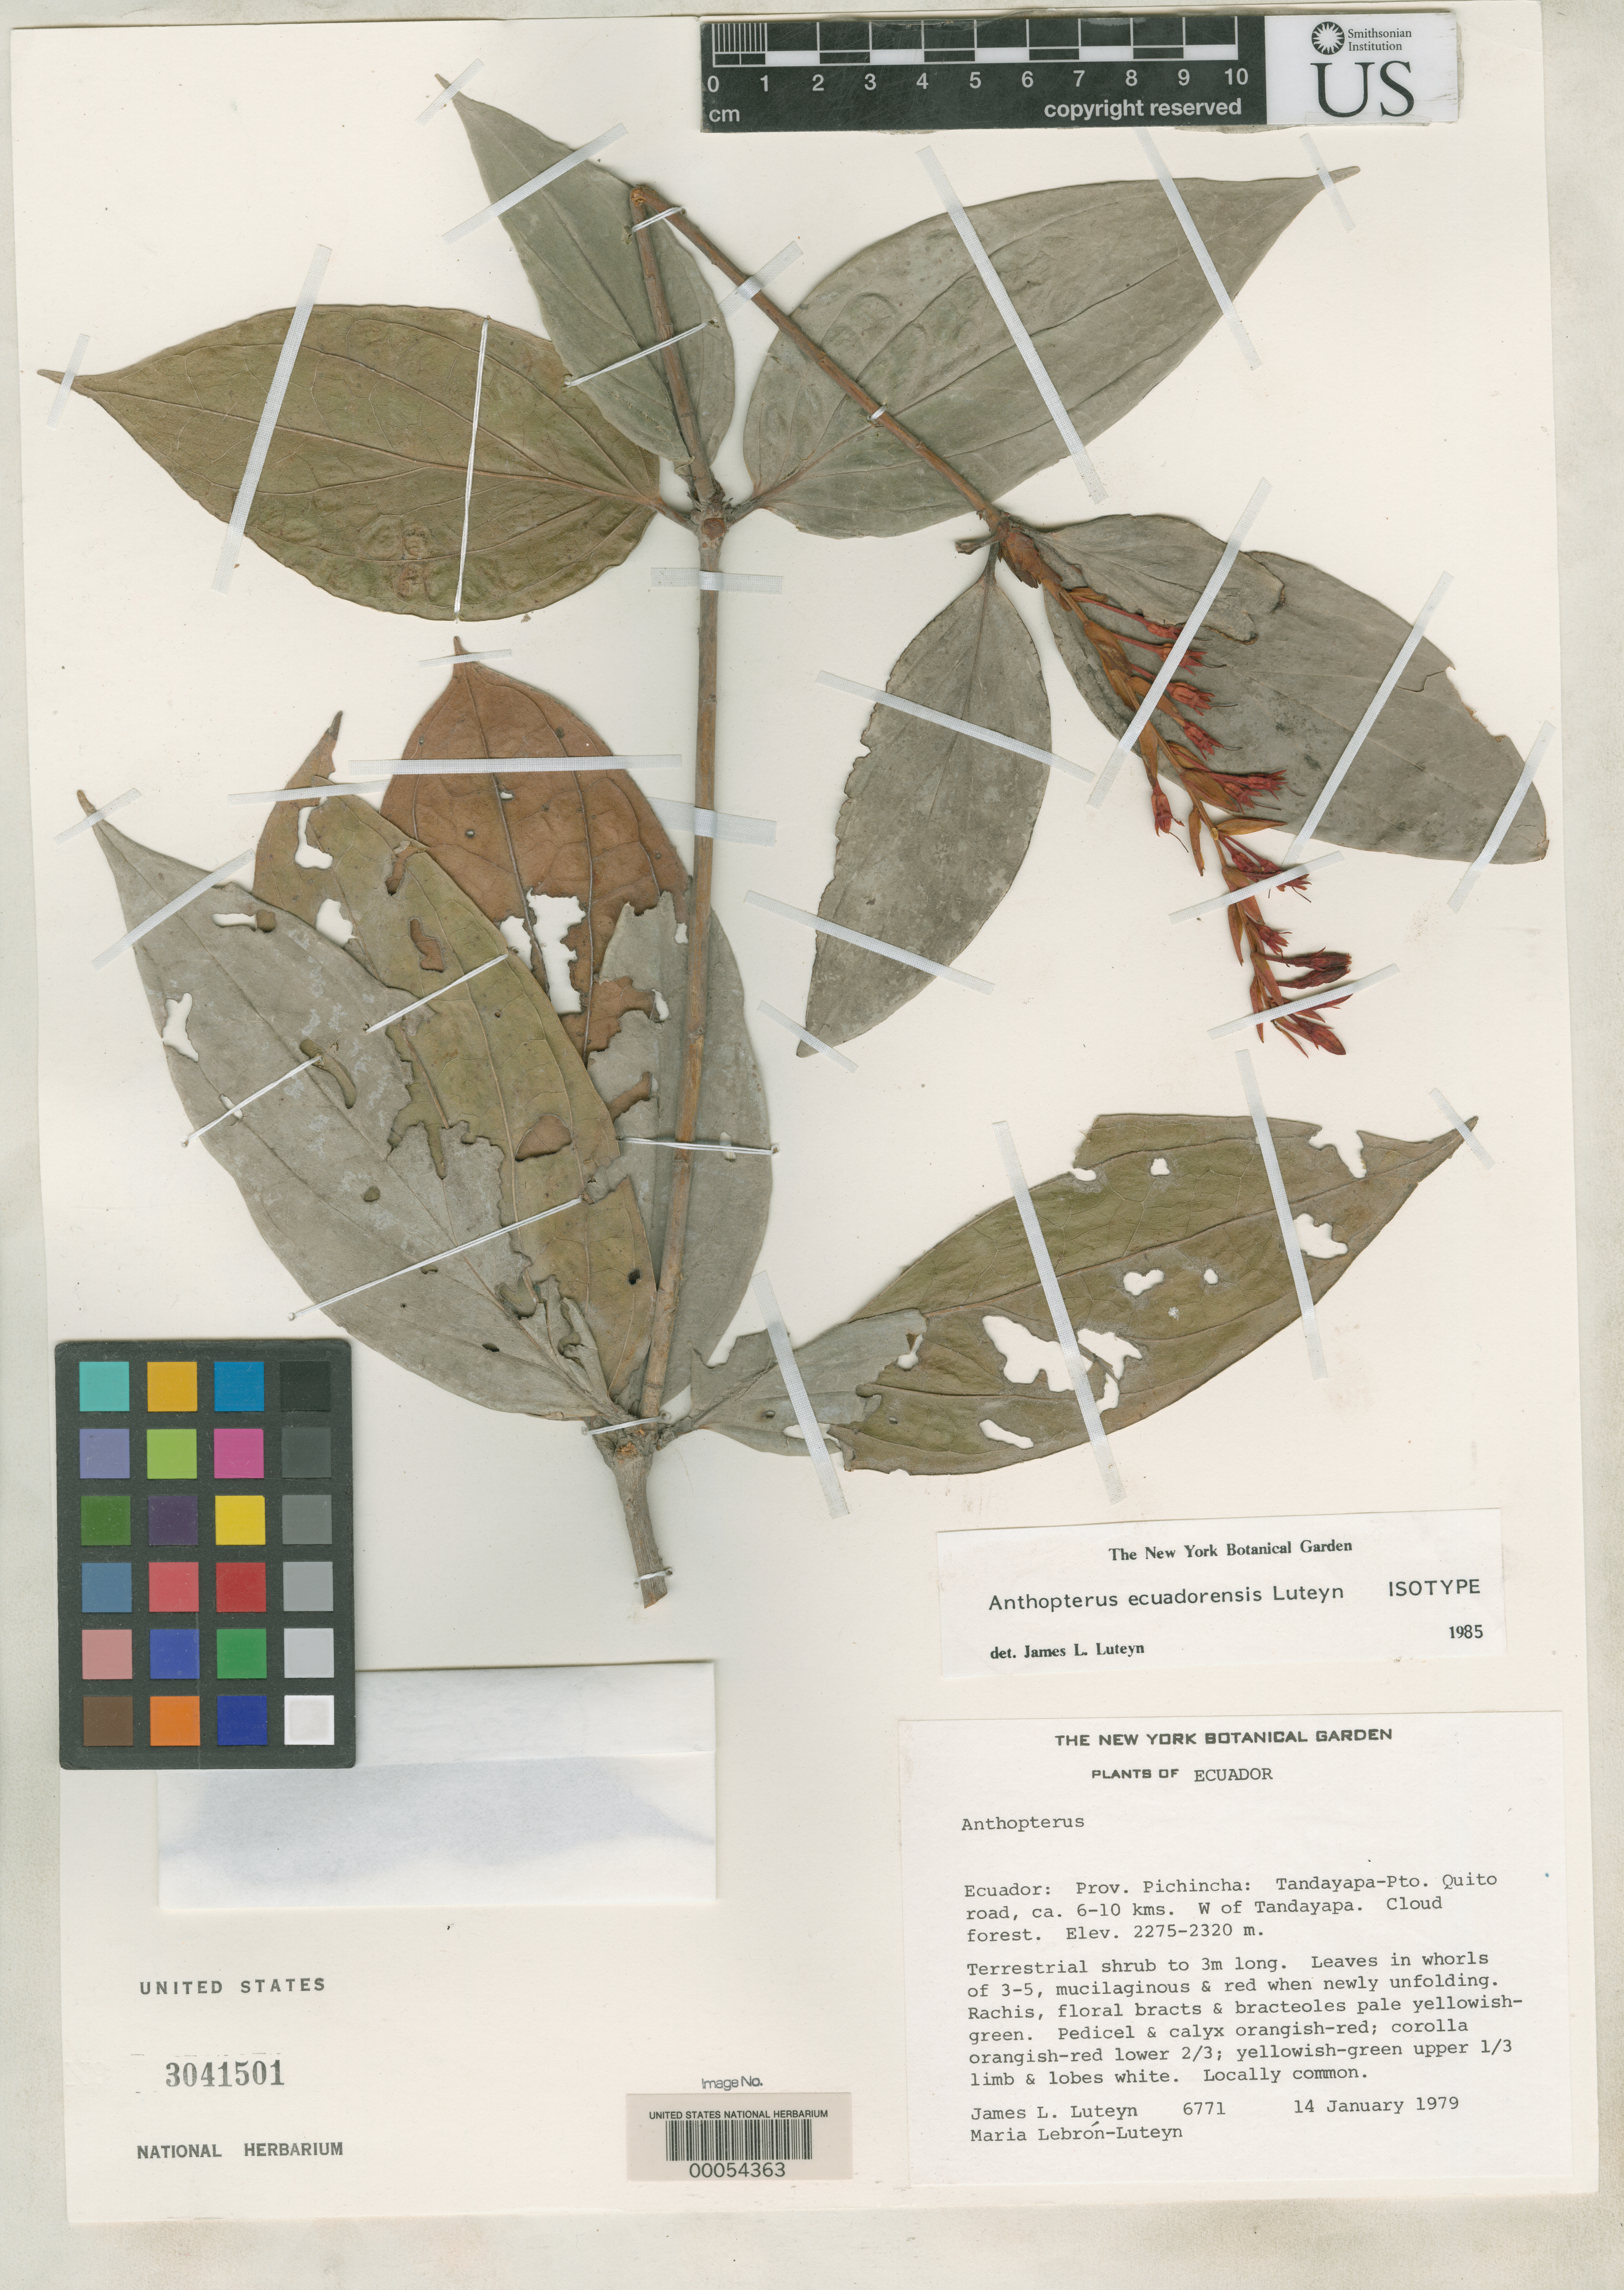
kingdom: Plantae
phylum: Tracheophyta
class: Magnoliopsida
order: Ericales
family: Ericaceae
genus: Anthopterus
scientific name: Anthopterus ecuadorensis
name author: Luteyn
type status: Isotype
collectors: J. L. Luteyn & M. L. Lebrón-Luteyn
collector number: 6771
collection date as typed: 14 Jan 1979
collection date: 1979-01-14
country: Ecuador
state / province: Pichincha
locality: Tandayapa-Puerto Quito Road, ca. 6-10 km W ofTandayapa.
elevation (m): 2275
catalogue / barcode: US 3041501